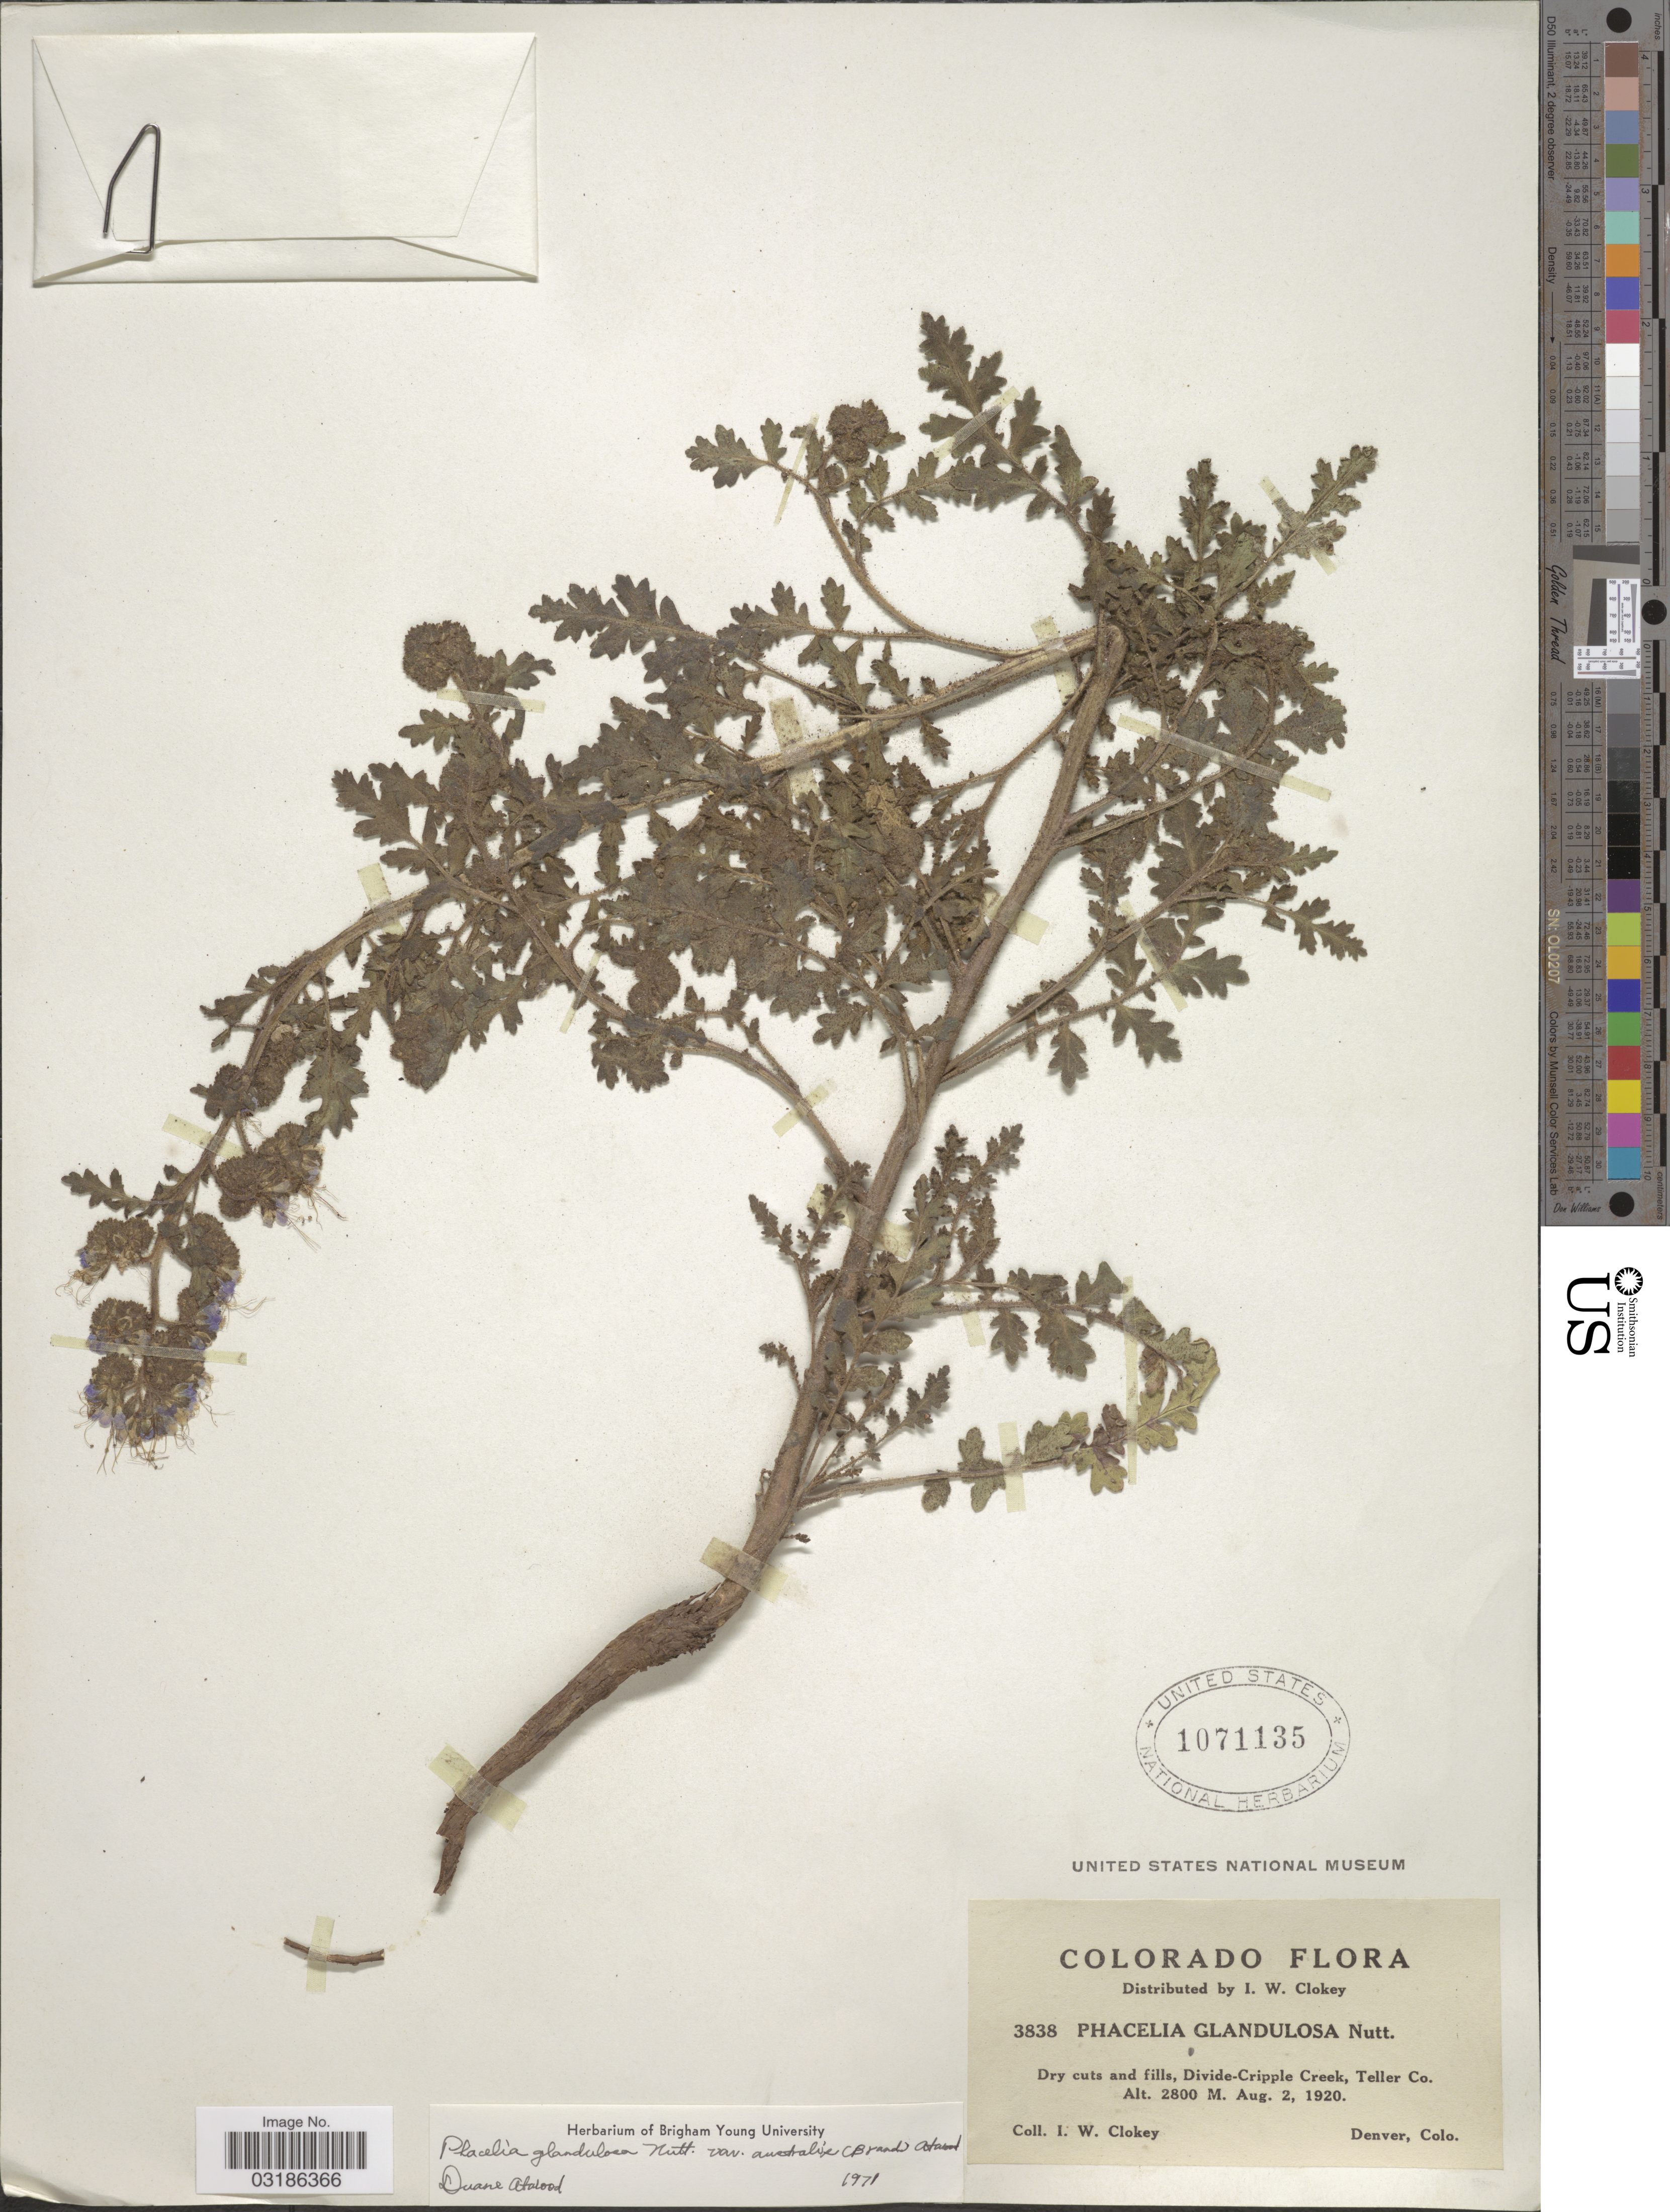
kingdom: Plantae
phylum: Tracheophyta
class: Magnoliopsida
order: Boraginales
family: Hydrophyllaceae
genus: Phacelia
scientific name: Phacelia glandulosa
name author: Nutt.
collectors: I. W. Clokey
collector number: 3838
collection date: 1920-08-02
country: United States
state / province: Colorado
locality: Dry cuts and fills, Divide-Cripple Creek, Teller Co.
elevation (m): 2800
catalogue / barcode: US 1071135